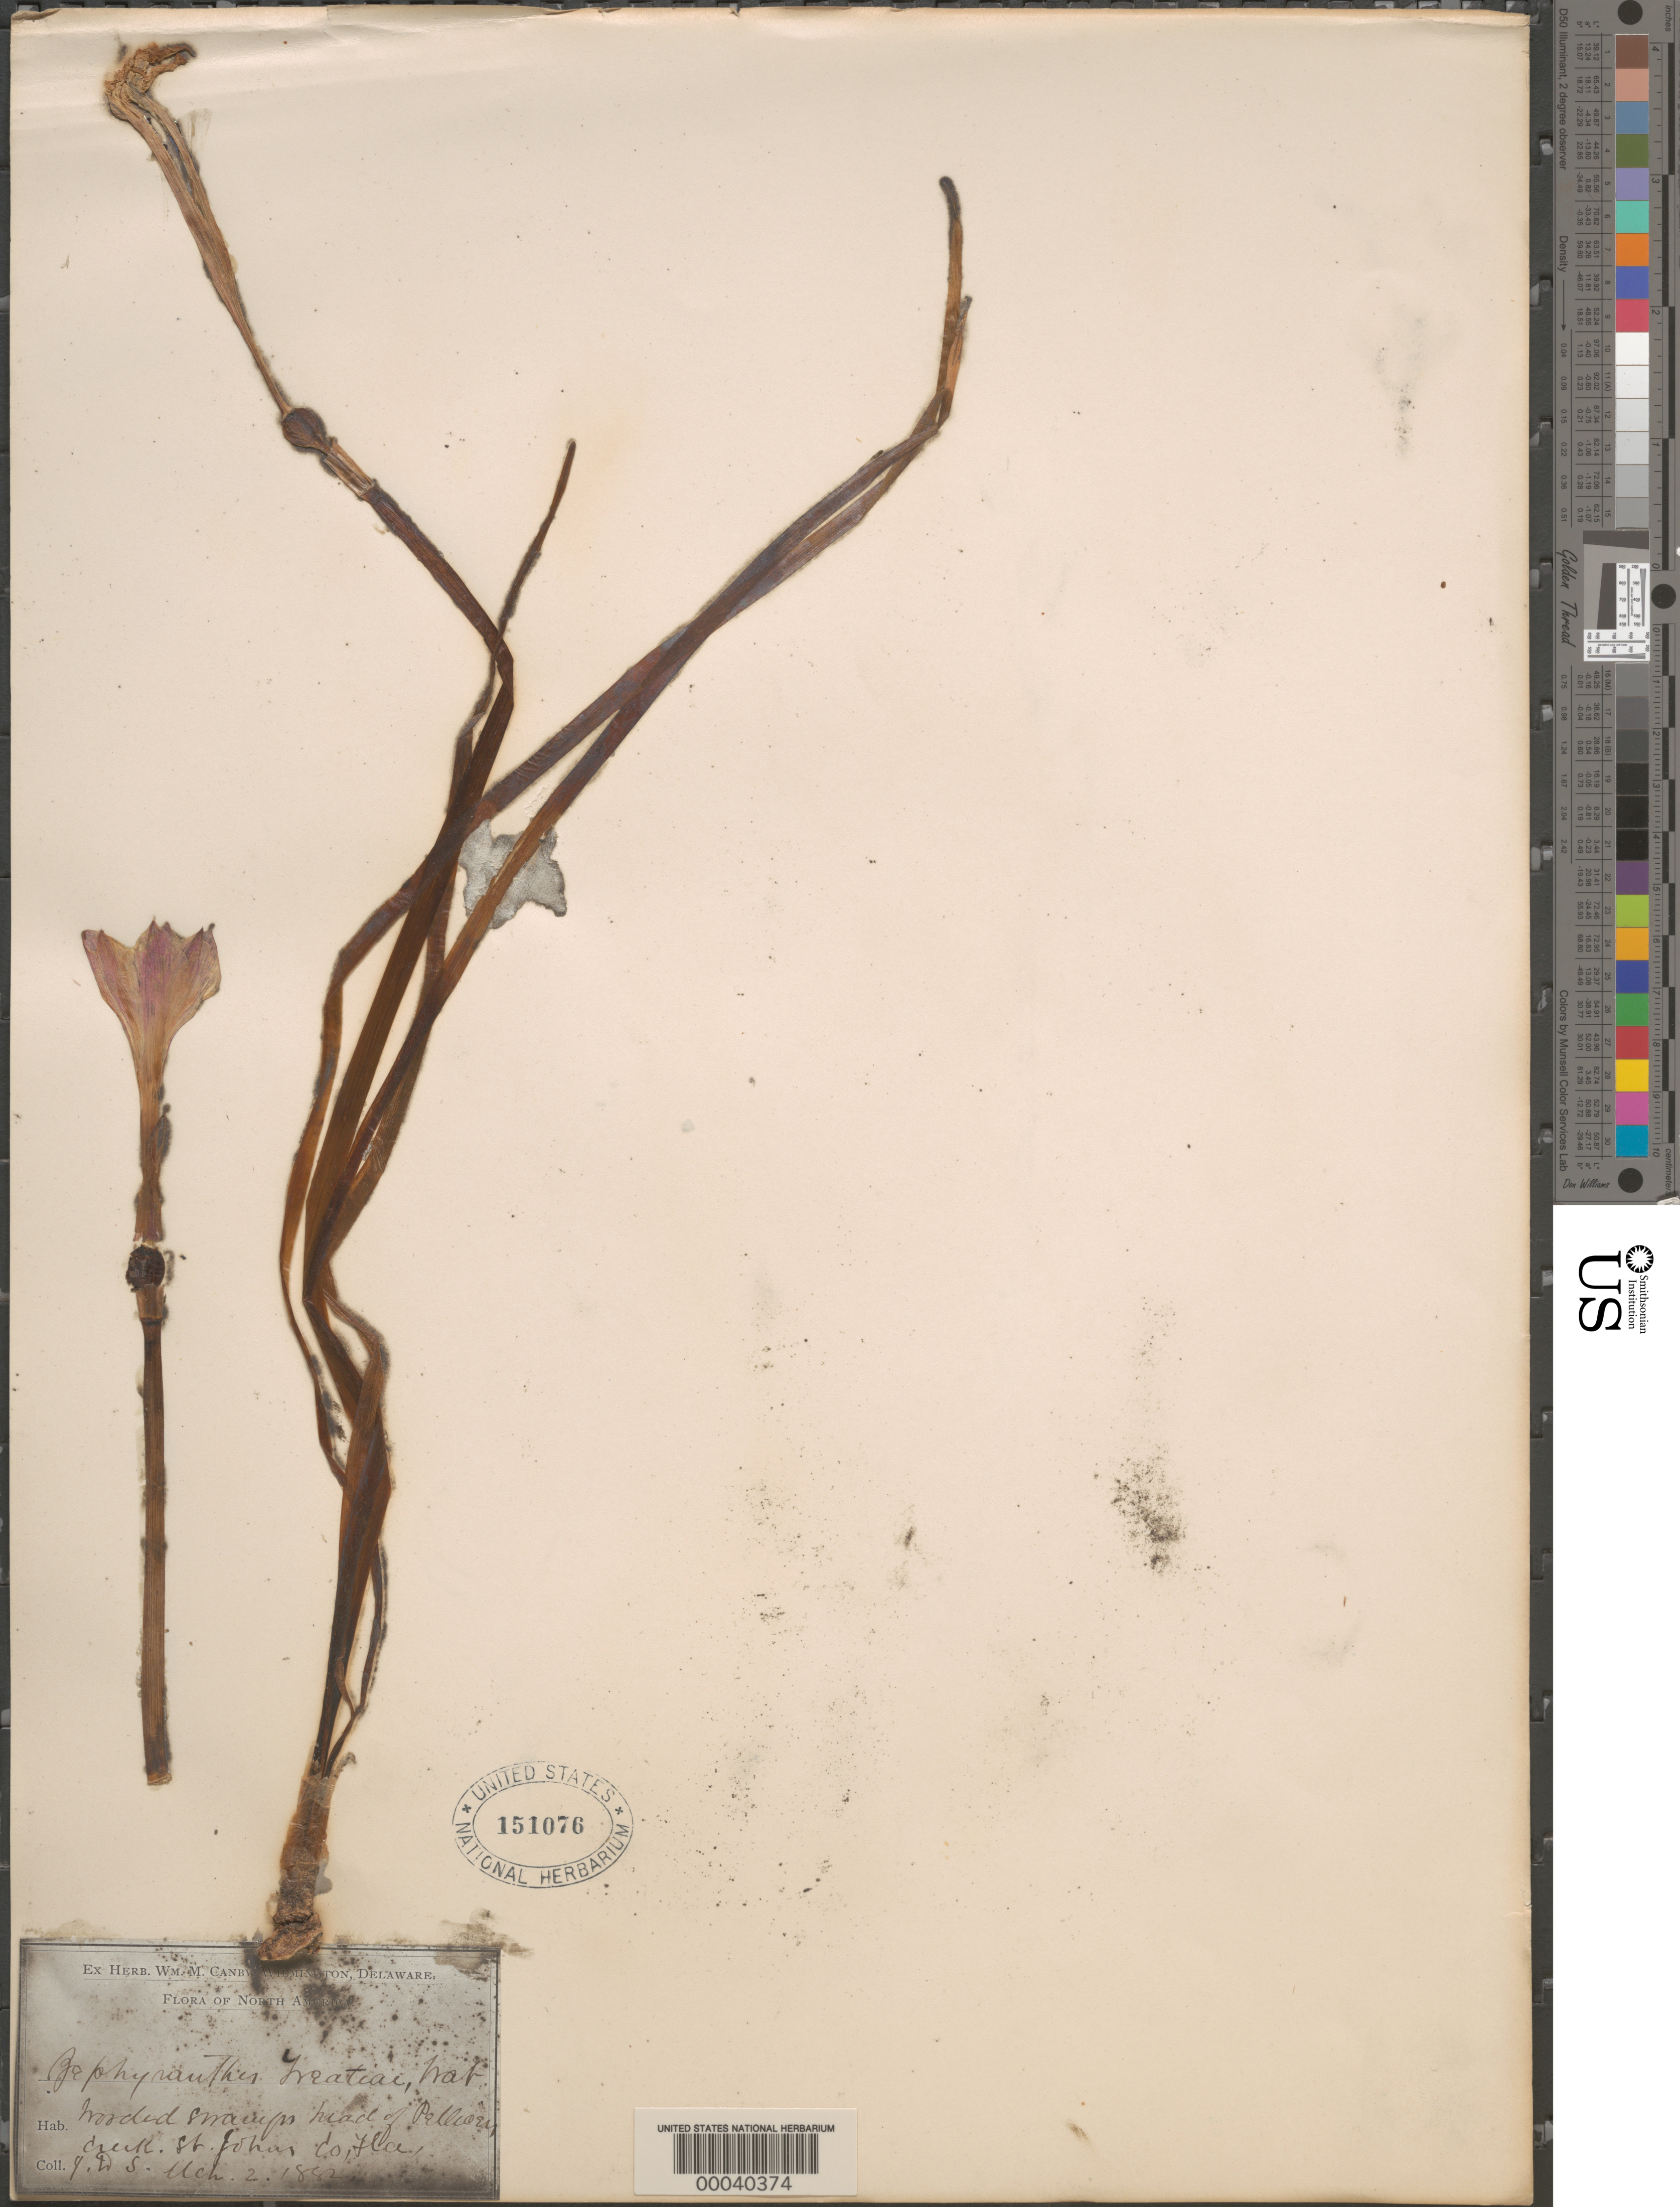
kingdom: Plantae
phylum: Tracheophyta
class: Liliopsida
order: Asparagales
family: Amaryllidaceae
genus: Zephyranthes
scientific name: Zephyranthes atamasco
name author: (L.) Herb.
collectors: J. Donnell Smith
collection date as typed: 02 Mar 1882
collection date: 1882-03-02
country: United States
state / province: Florida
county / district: Saint Johns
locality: Head of pellicier's creek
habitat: Wooded swamp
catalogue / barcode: US 151076